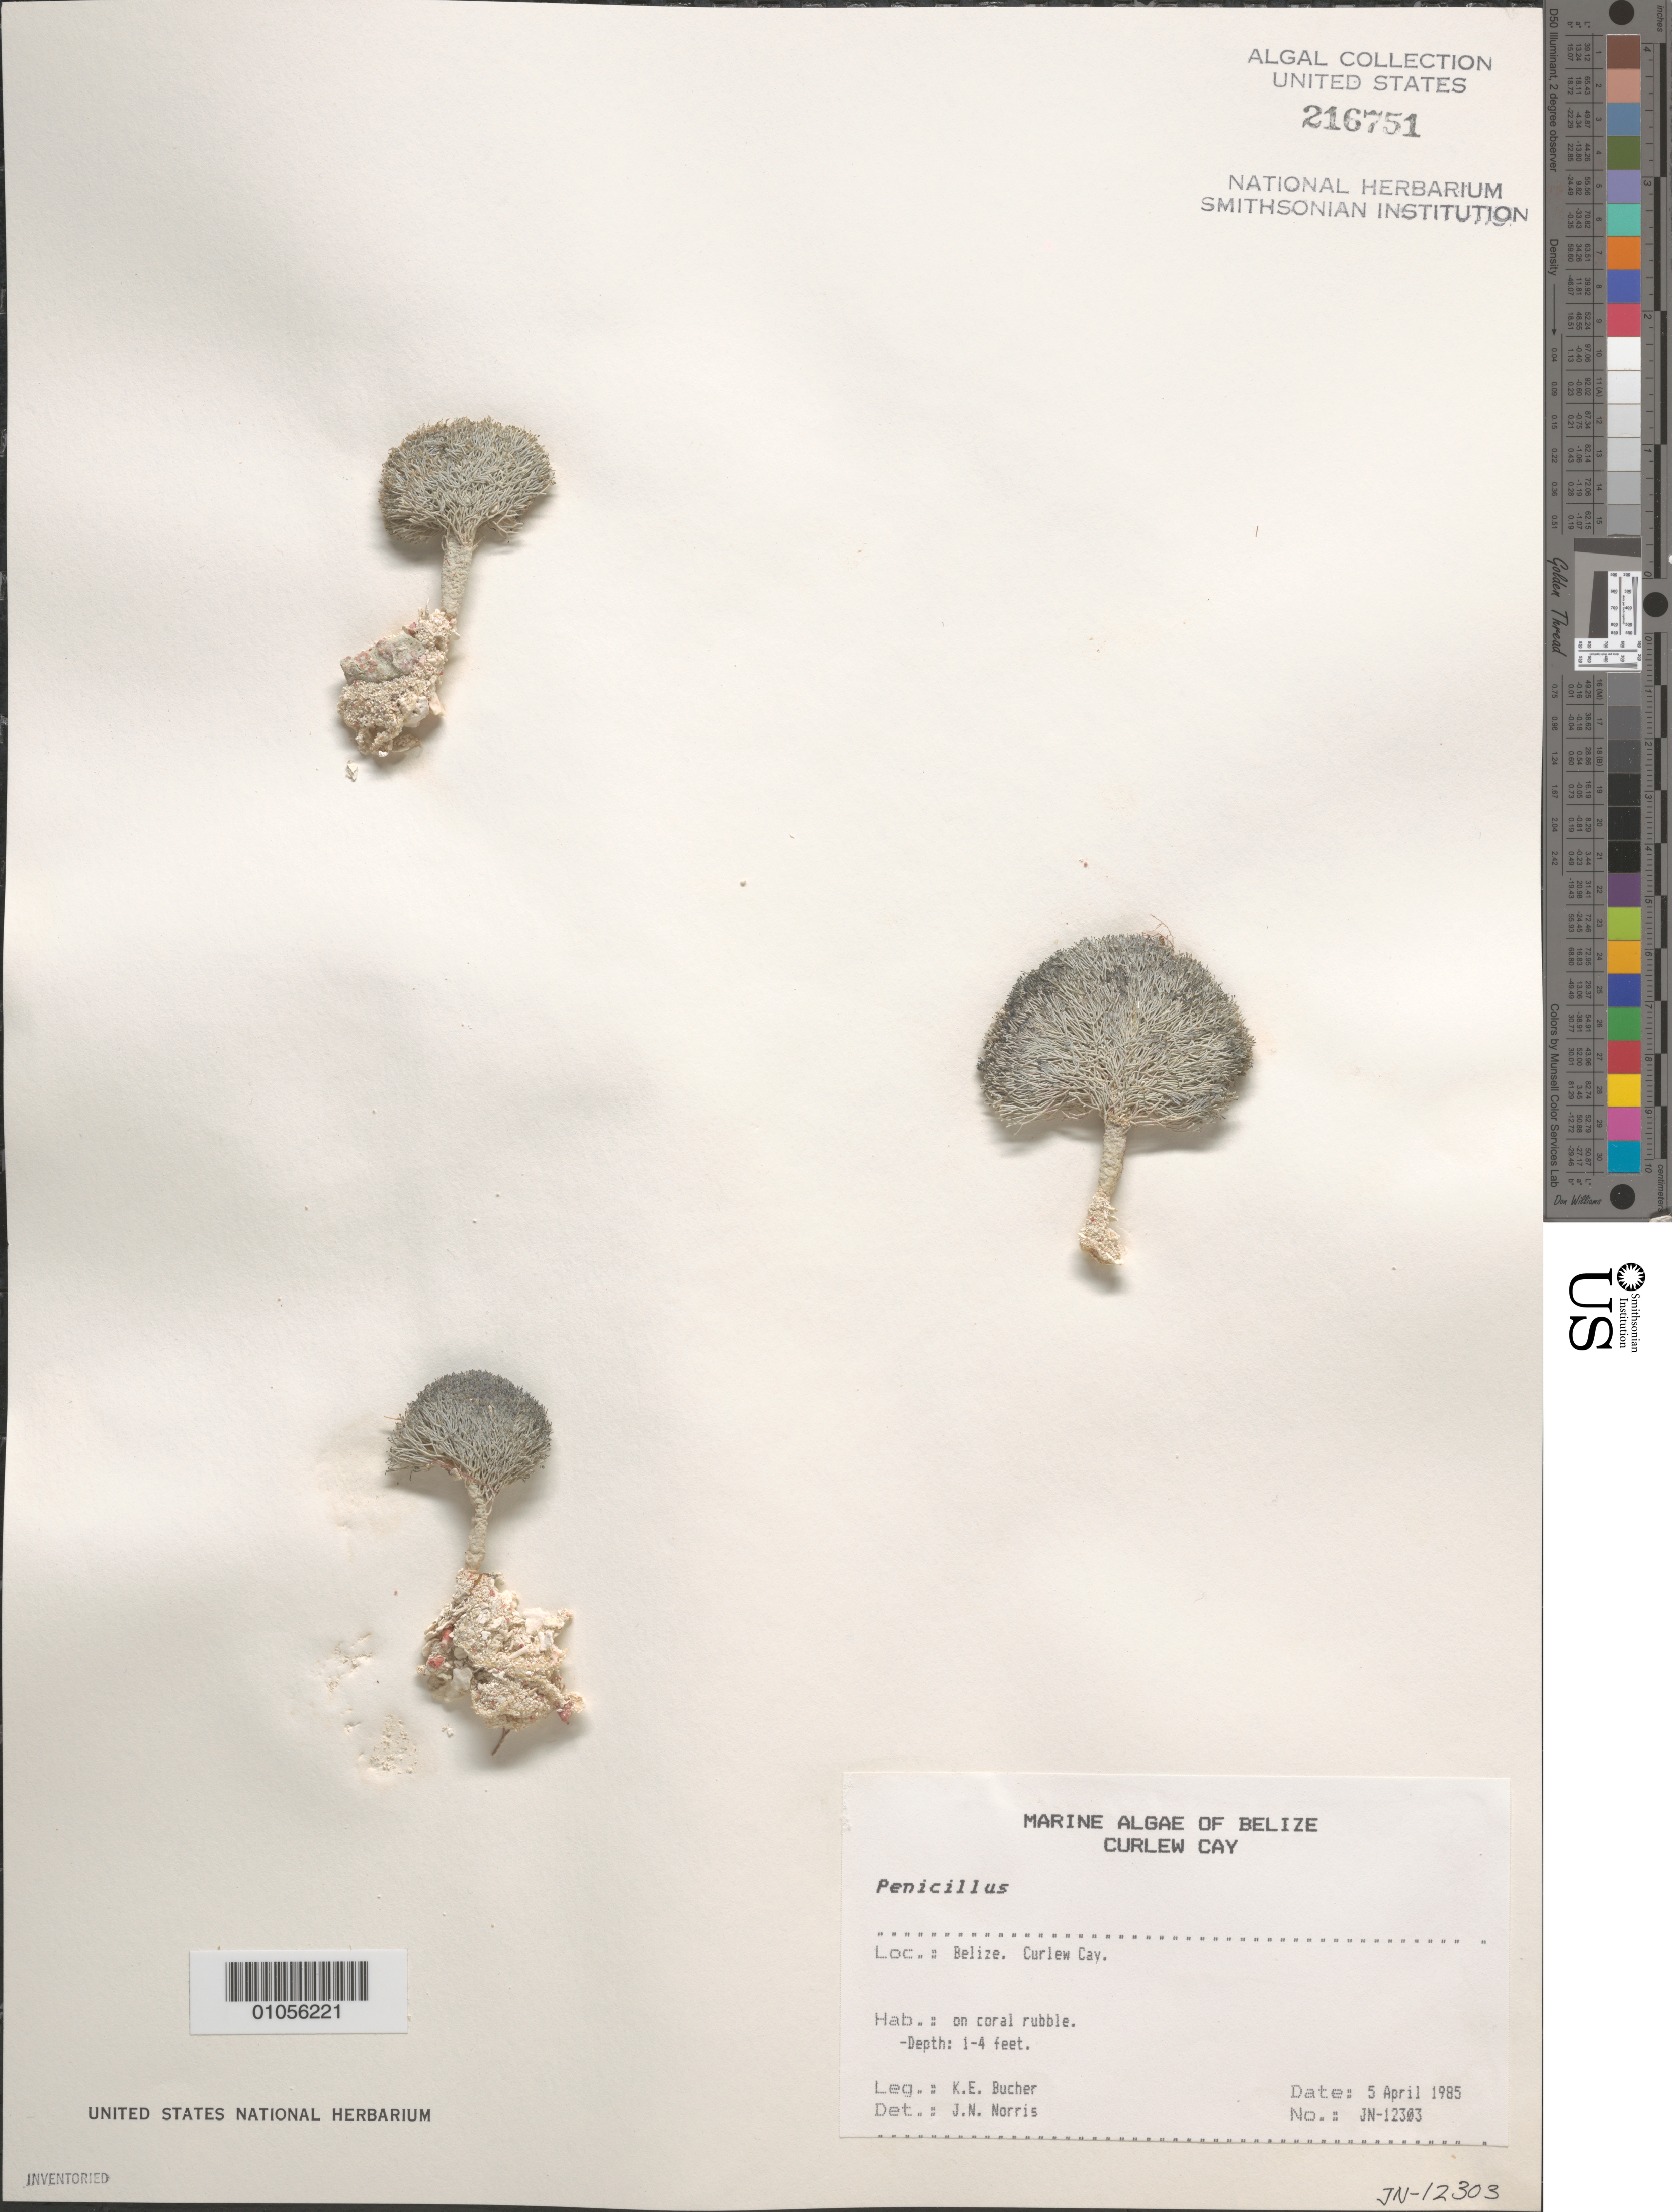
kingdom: Plantae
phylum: Chlorophyta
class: Ulvophyceae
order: Bryopsidales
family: Udoteaceae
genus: Penicillus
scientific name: Penicillus sp.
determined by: Norris, James N.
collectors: K. E. Bucher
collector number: JN-12303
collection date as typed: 05 Apr 1985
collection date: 1985-04-05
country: Belize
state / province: Stann Creek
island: Curlew Cay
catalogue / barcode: US 216751